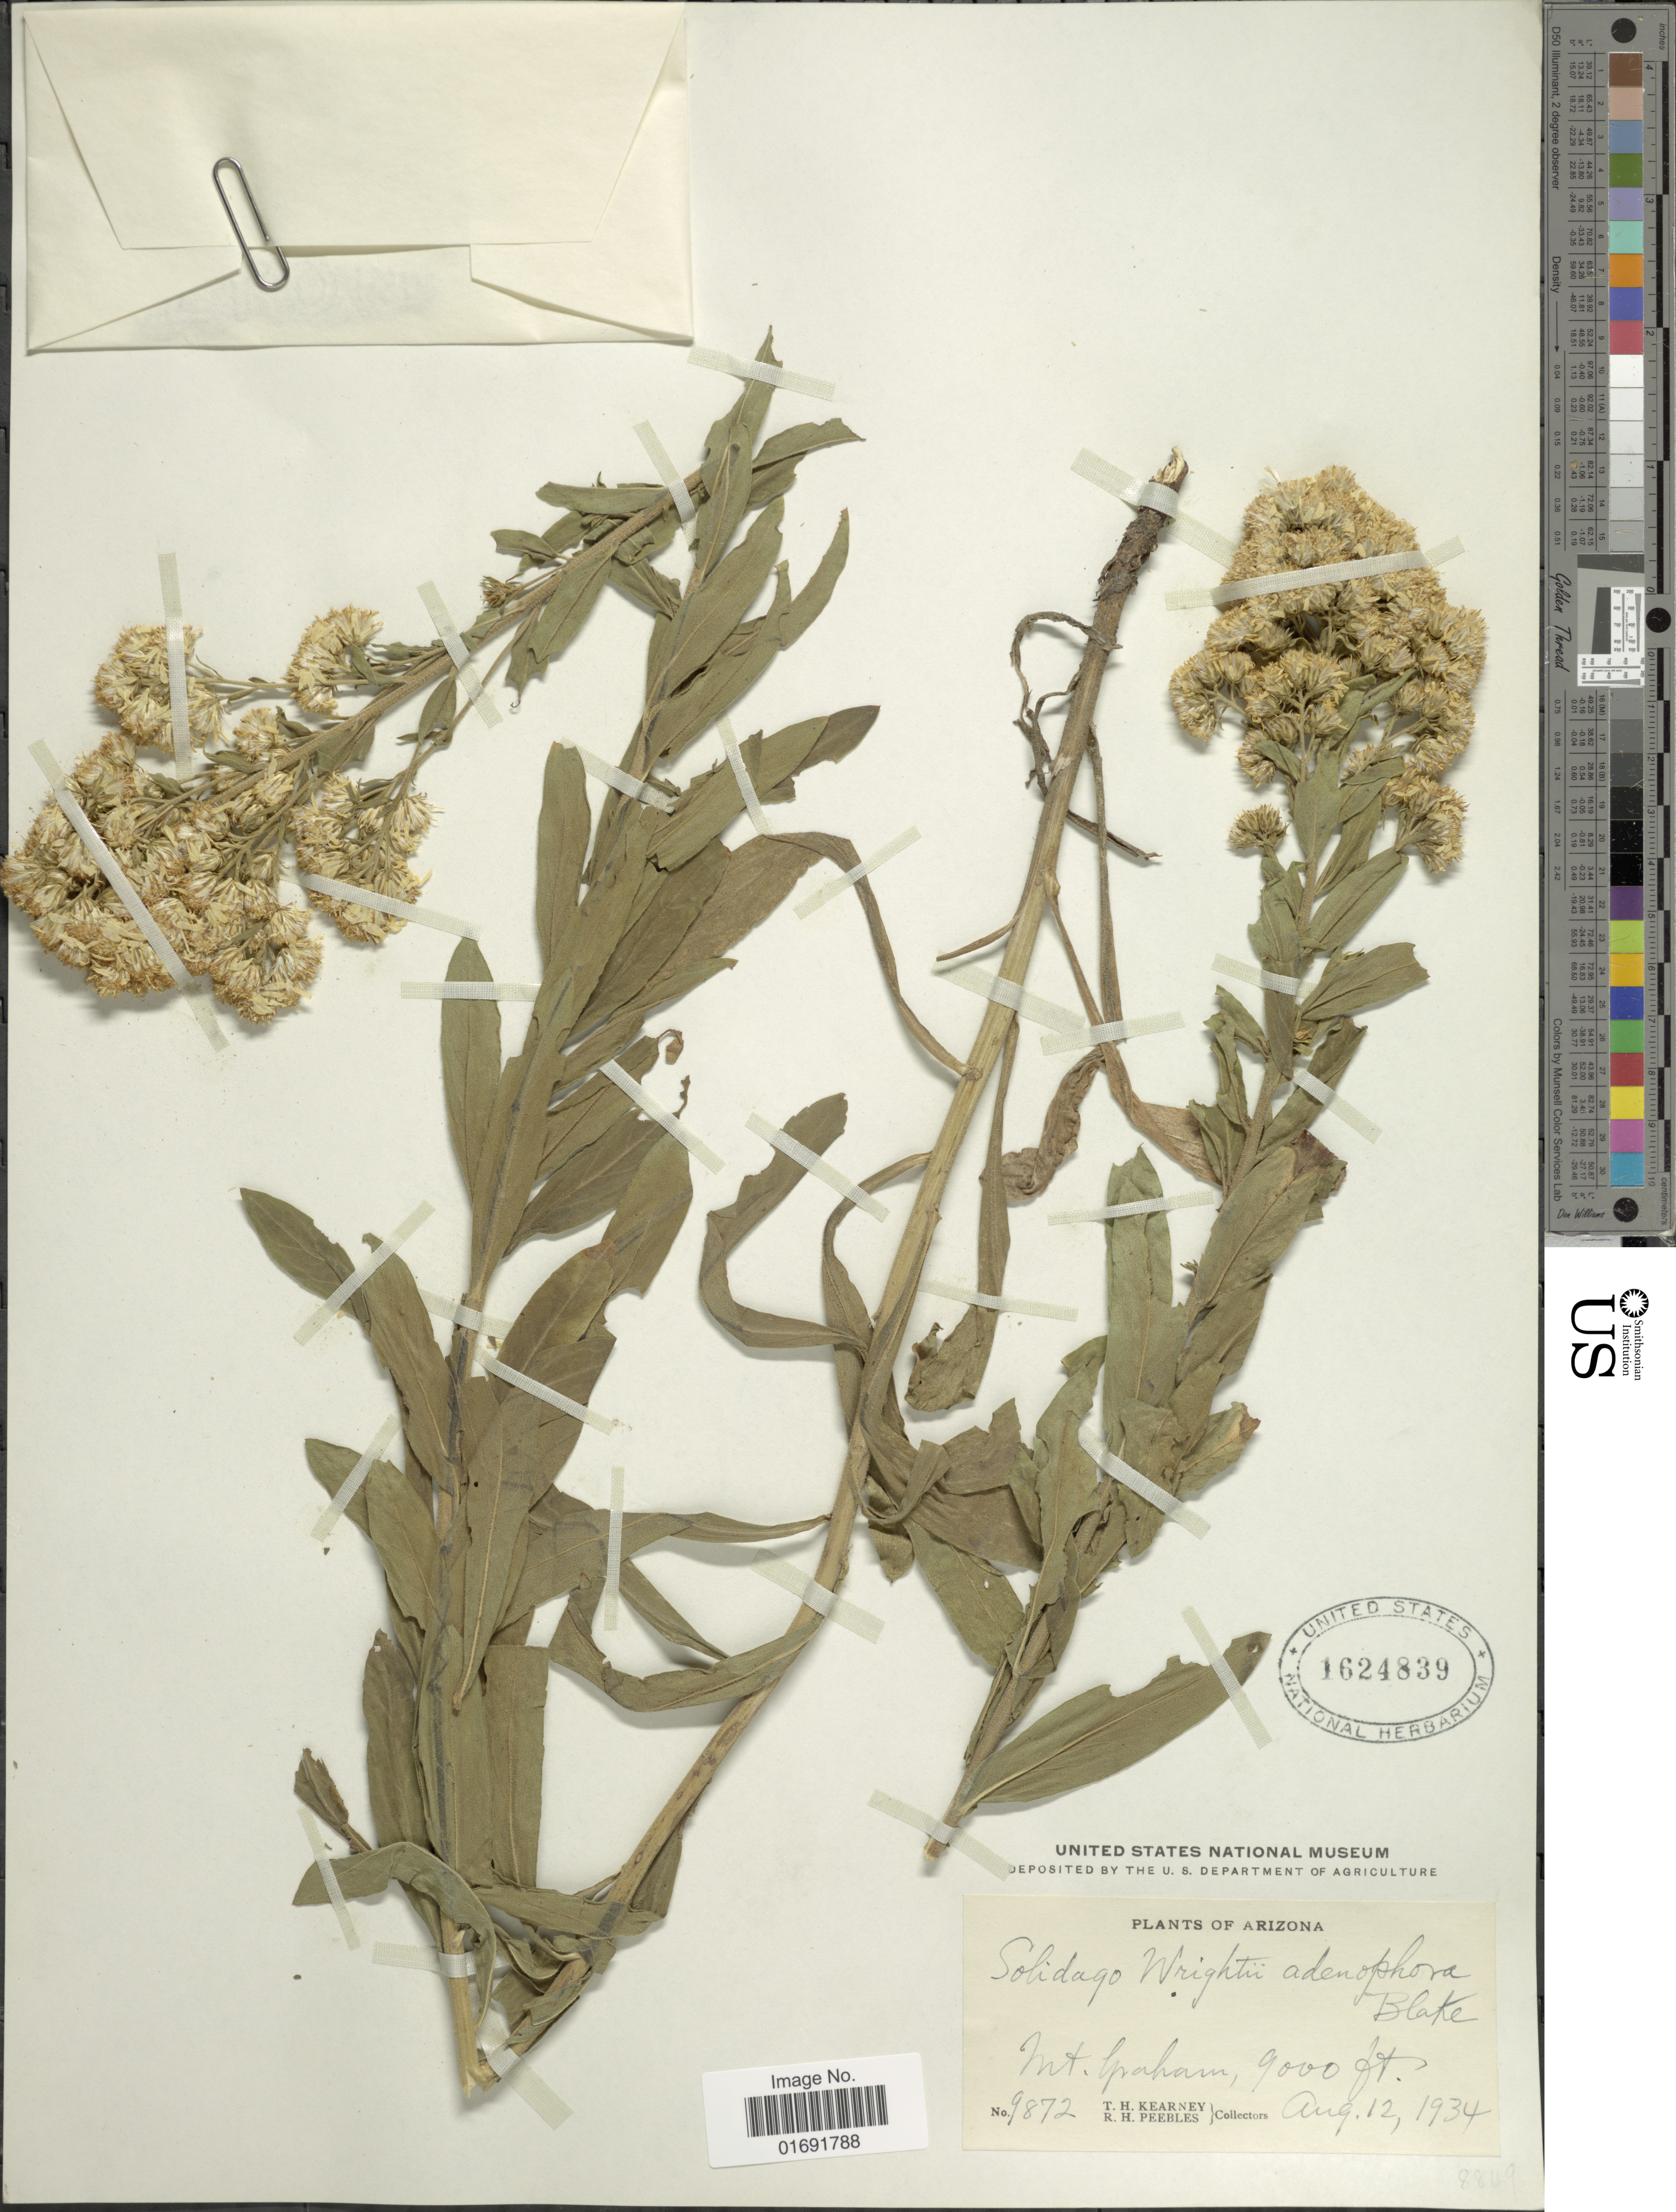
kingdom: Plantae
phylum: Tracheophyta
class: Magnoliopsida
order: Asterales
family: Asteraceae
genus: Solidago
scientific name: Solidago wrightii var. adenophora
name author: S.F. Blake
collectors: T. H. Kearney & R. H. Peebles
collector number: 9872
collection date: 1934-08-12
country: United States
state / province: Arizona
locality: Mt. Graham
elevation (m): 2743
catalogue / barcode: US 1624839